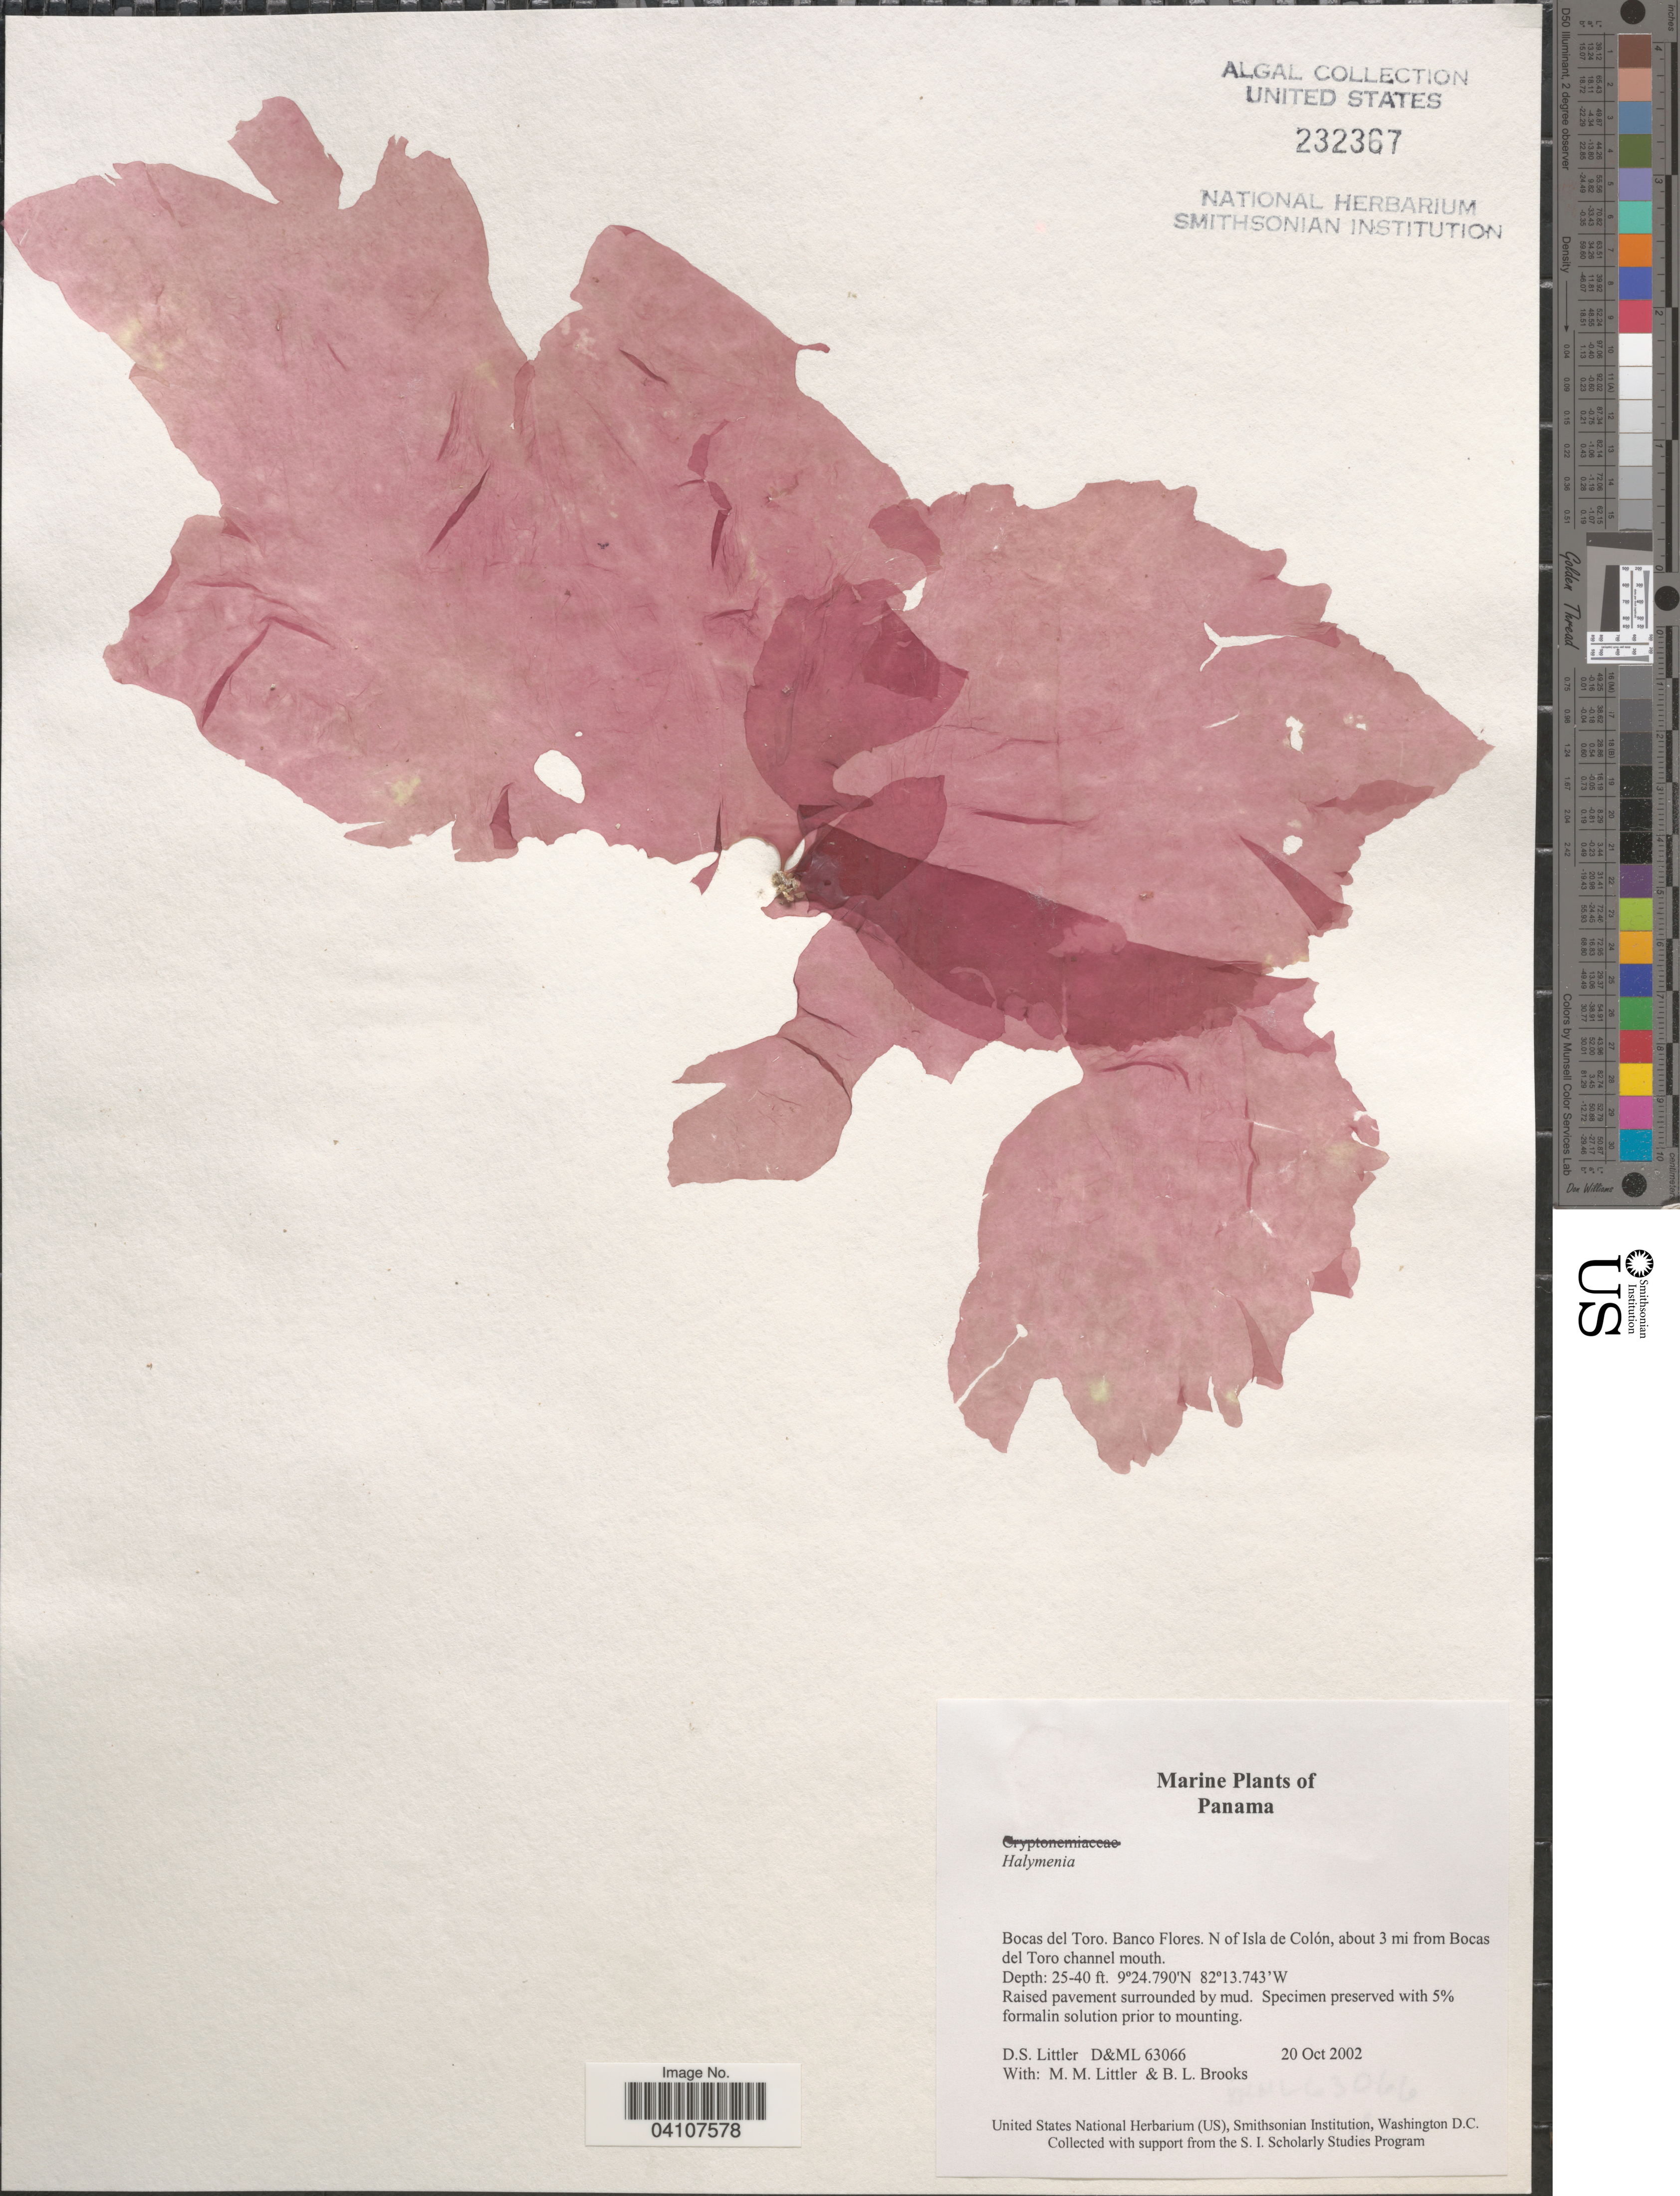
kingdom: Plantae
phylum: Rhodophyta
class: Florideophyceae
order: Halymeniales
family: Halymeniaceae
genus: Halymenia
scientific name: Halymenia sp.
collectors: D. S. Littler & B. Brooks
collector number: D&ML63066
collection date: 2002-10-20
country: Panama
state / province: Bocas del Toro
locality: Banco Flores. N of Isla de Colón, about 3 mi from Bocas del Toro channel mouth.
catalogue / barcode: US 232367